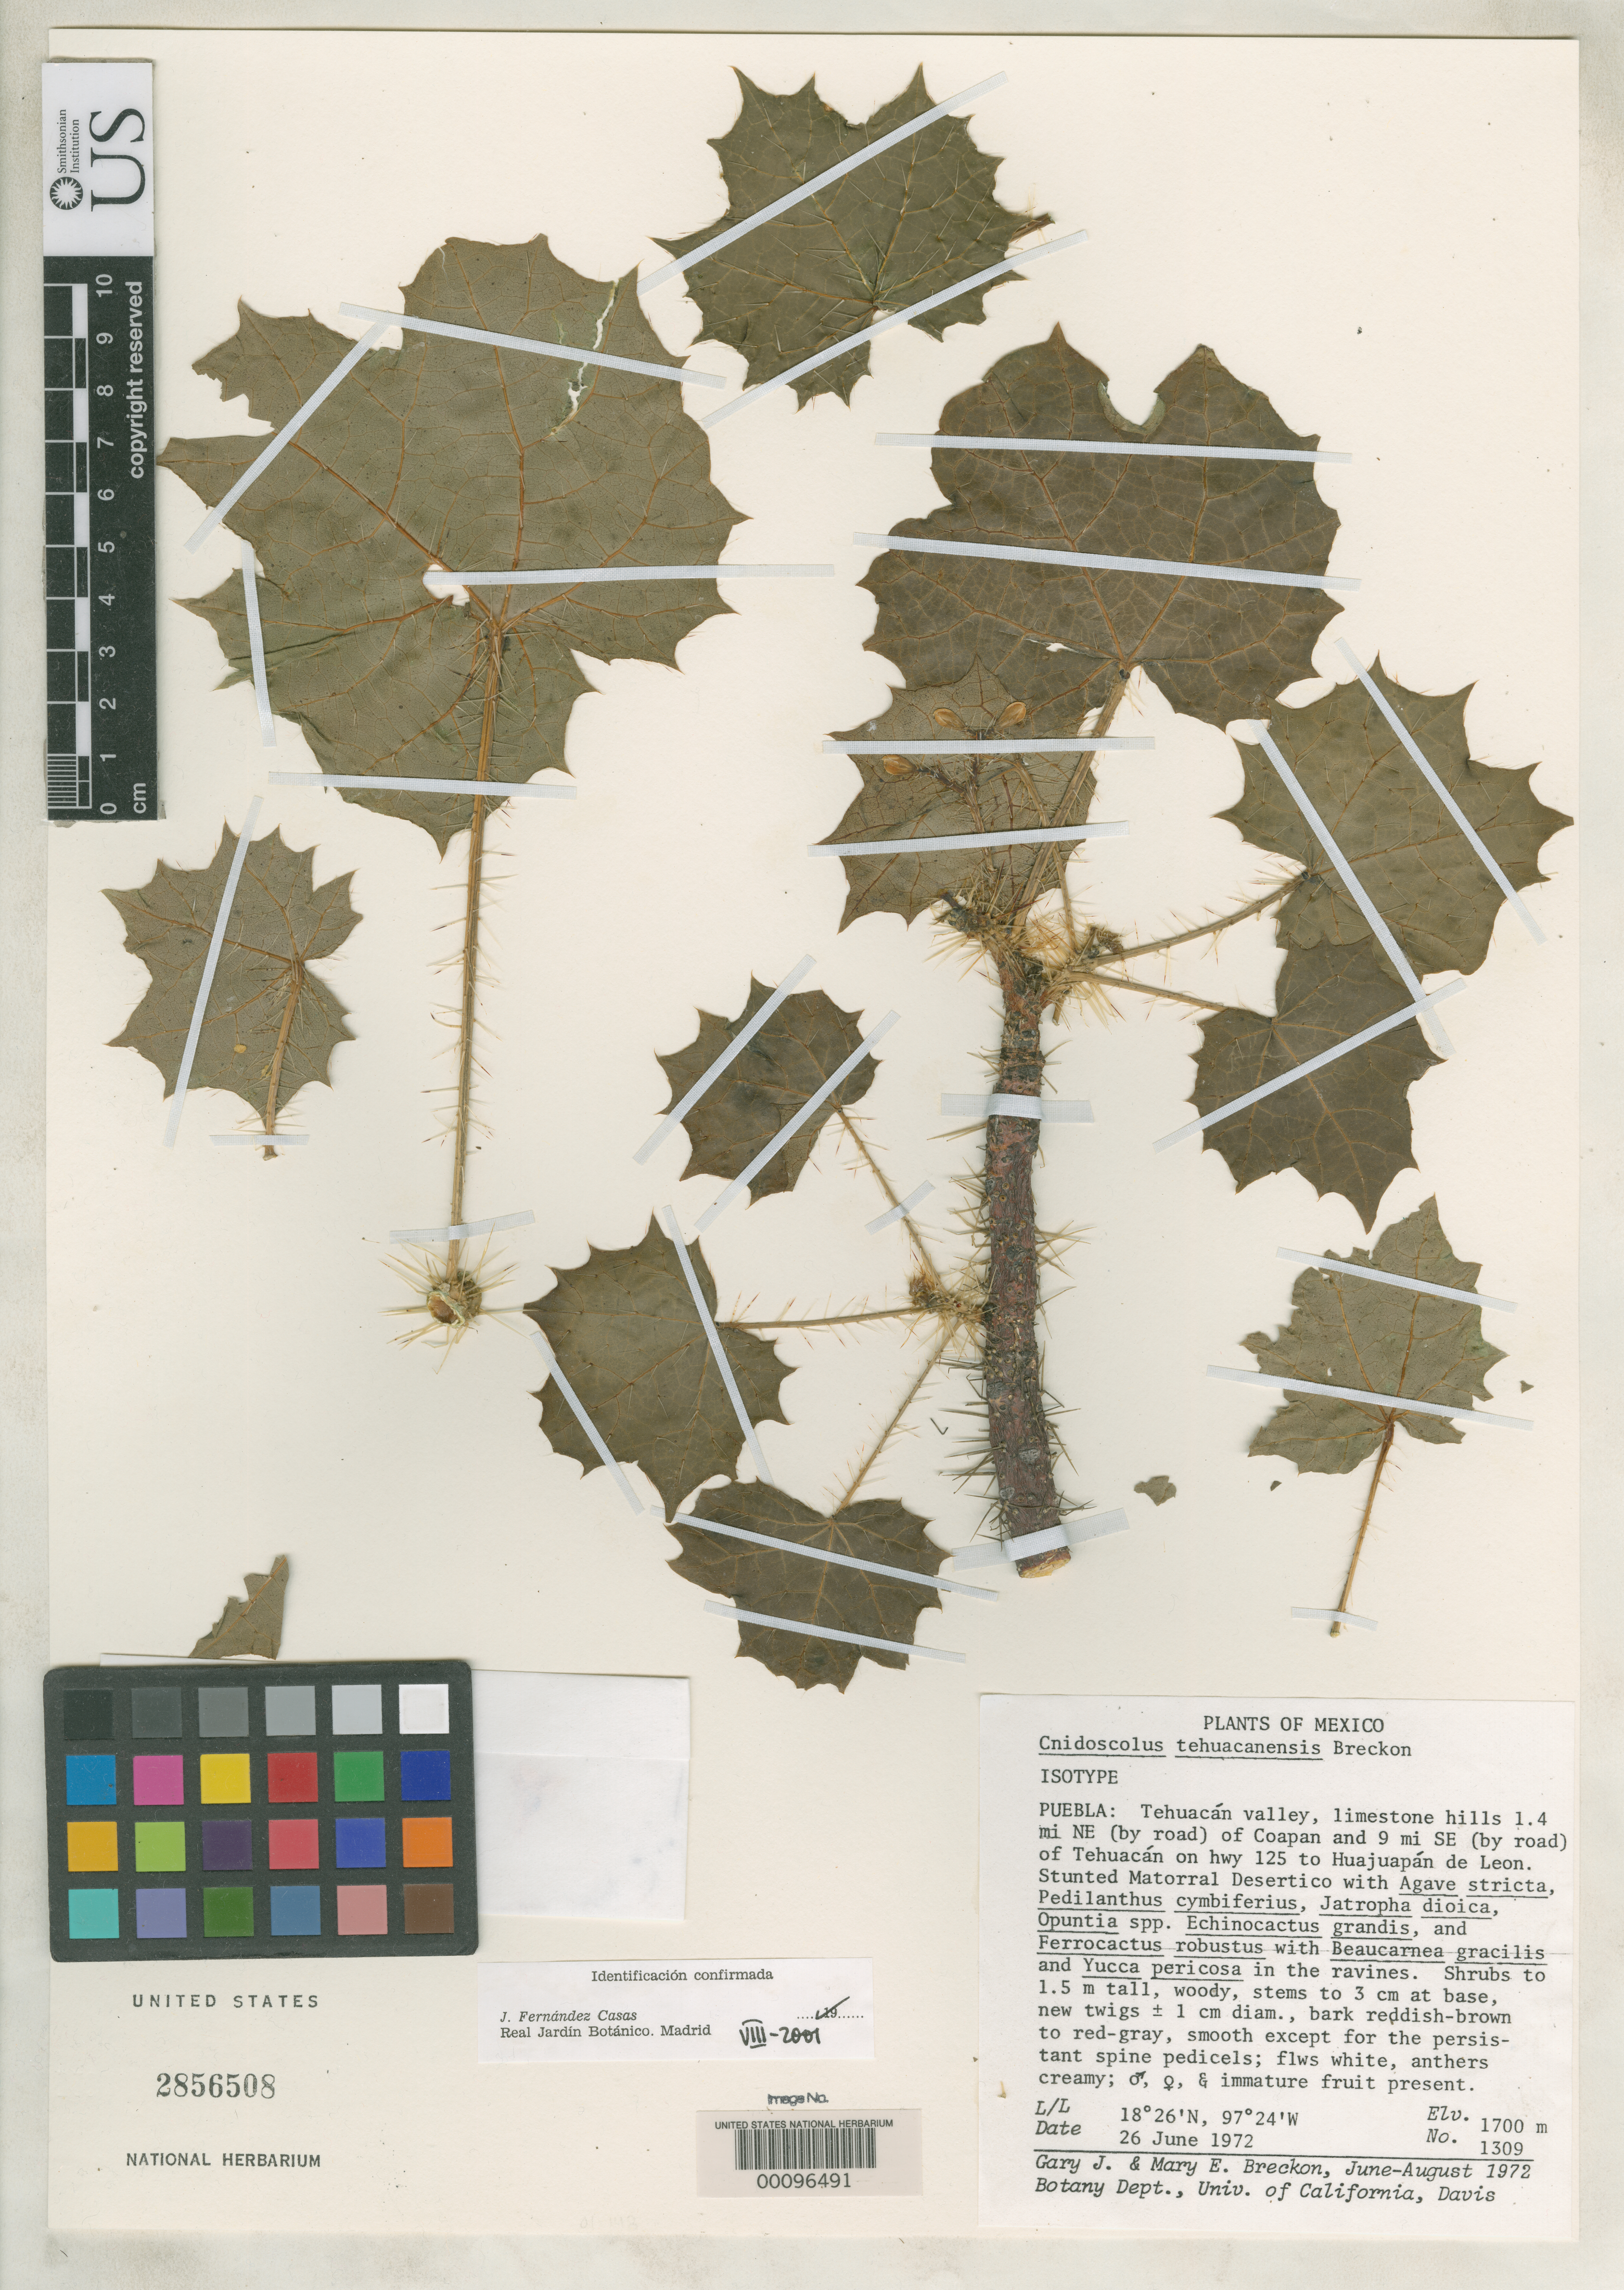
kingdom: Plantae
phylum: Tracheophyta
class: Magnoliopsida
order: Malpighiales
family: Euphorbiaceae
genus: Cnidoscolus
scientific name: Cnidoscolus tehuacanensis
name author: Breckon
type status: Isotype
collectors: G. J. Breckon & M. E. Breckon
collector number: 1309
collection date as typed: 26 Jun 1972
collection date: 1972-06-26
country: Mexico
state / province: Puebla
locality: Tehuacan Valley, NE of Coapan and SE of Tehuacan.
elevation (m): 1700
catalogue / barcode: US 2856508